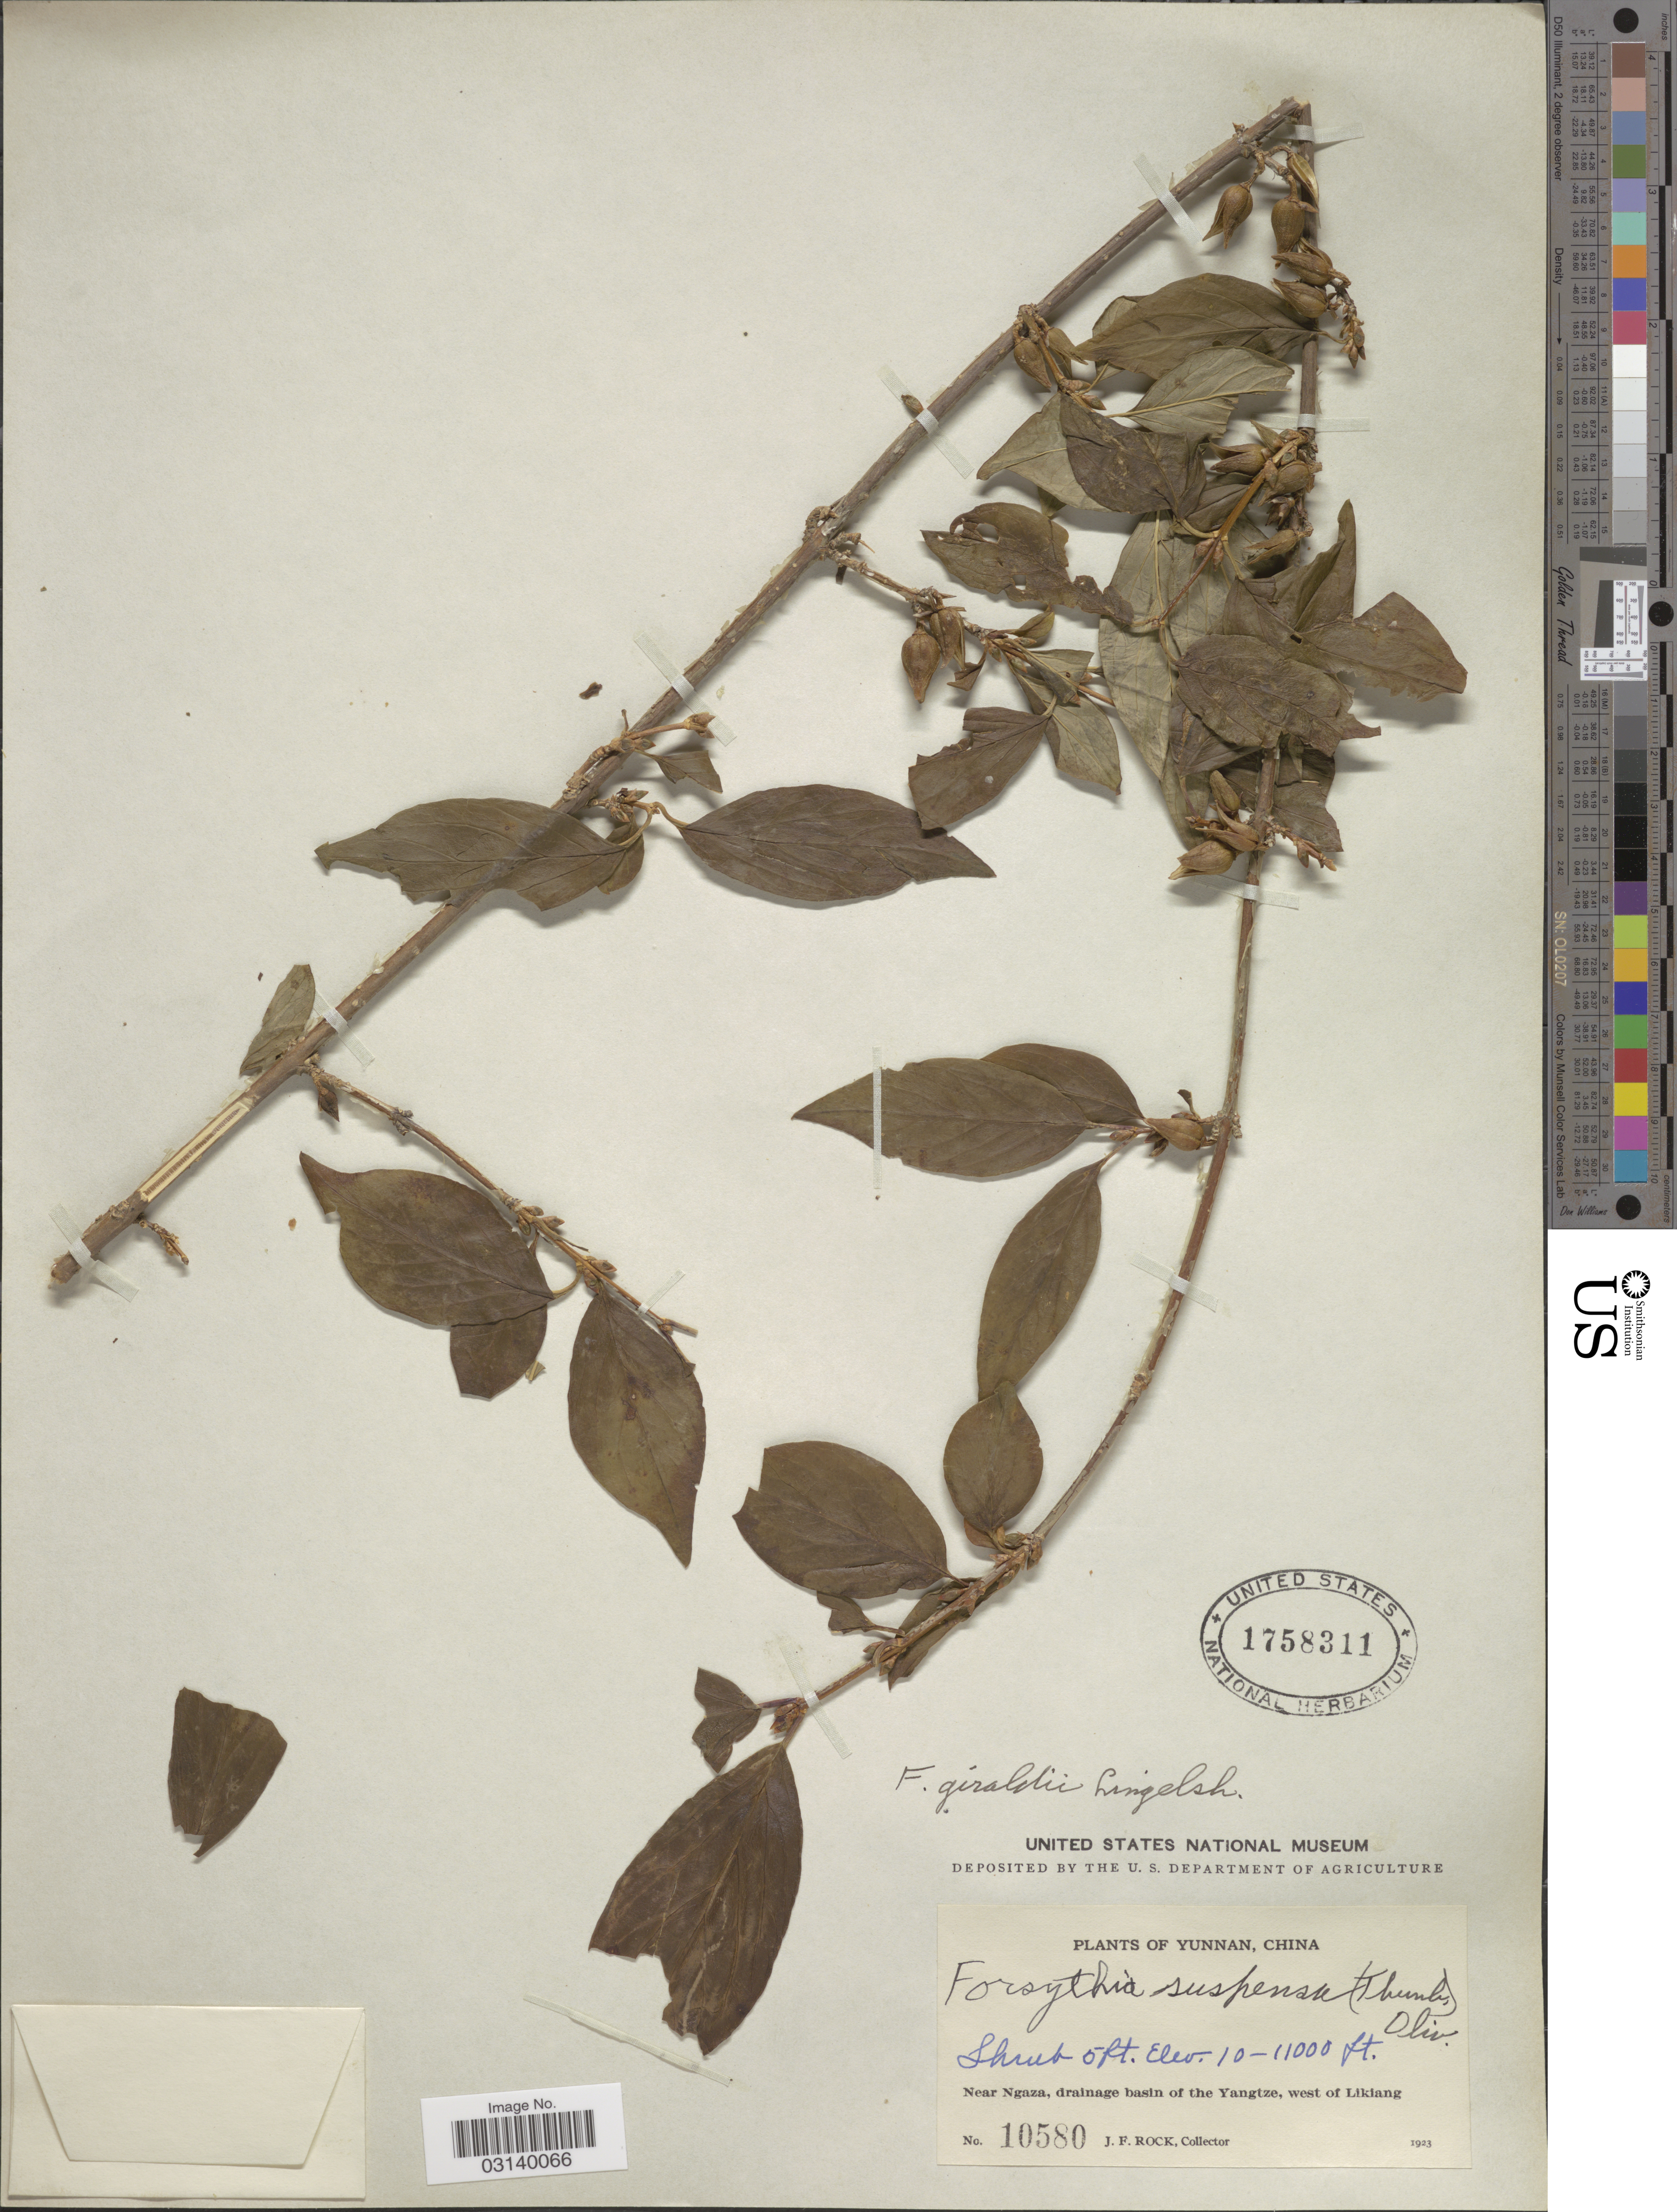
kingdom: Plantae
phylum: Tracheophyta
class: Magnoliopsida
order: Lamiales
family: Oleaceae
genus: Forsythia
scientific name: Forsythia giraldiana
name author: Lingelsh.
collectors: J. Rock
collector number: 10580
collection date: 1923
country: China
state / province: Yunnan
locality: Near Ngaza, drainage basin of the Yangtze, west of Likiang.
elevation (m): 3048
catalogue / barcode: US 1758311